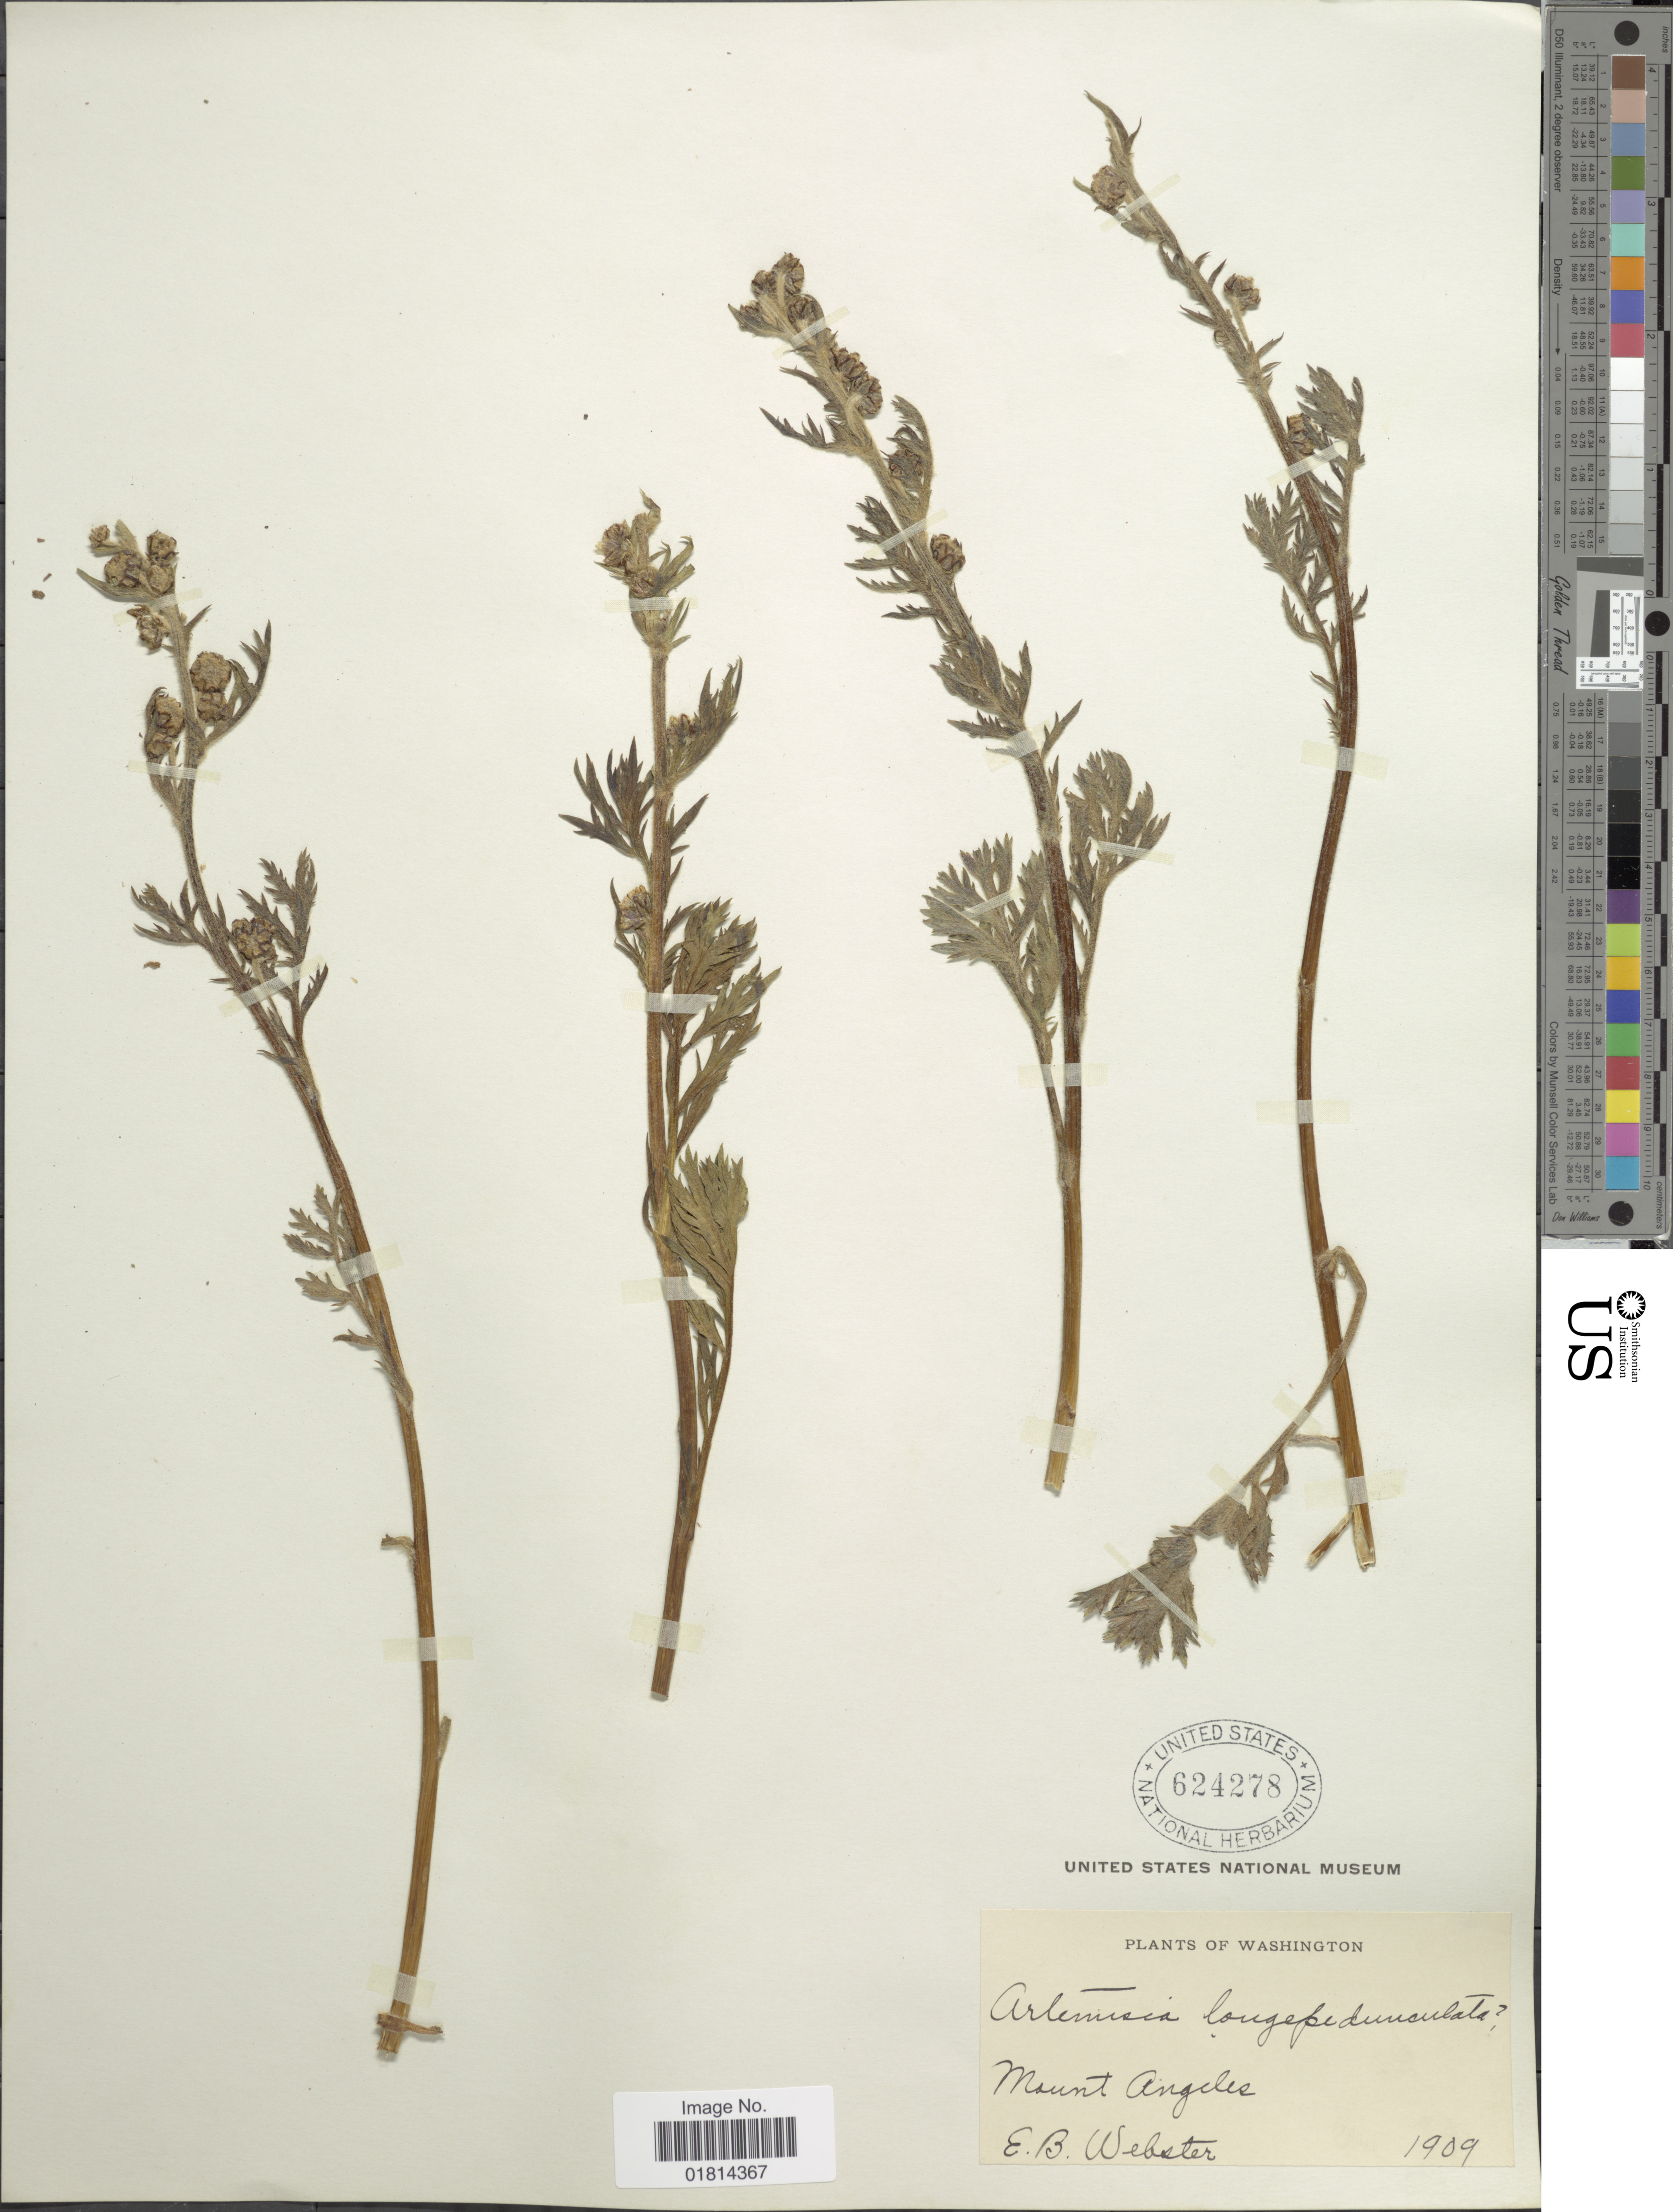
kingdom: Plantae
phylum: Tracheophyta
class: Magnoliopsida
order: Asterales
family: Asteraceae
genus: Artemisia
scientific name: Artemisia arctica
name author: Less.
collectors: E. B. Webster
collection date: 1909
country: United States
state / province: Washington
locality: Mount Angeles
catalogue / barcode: US 624278